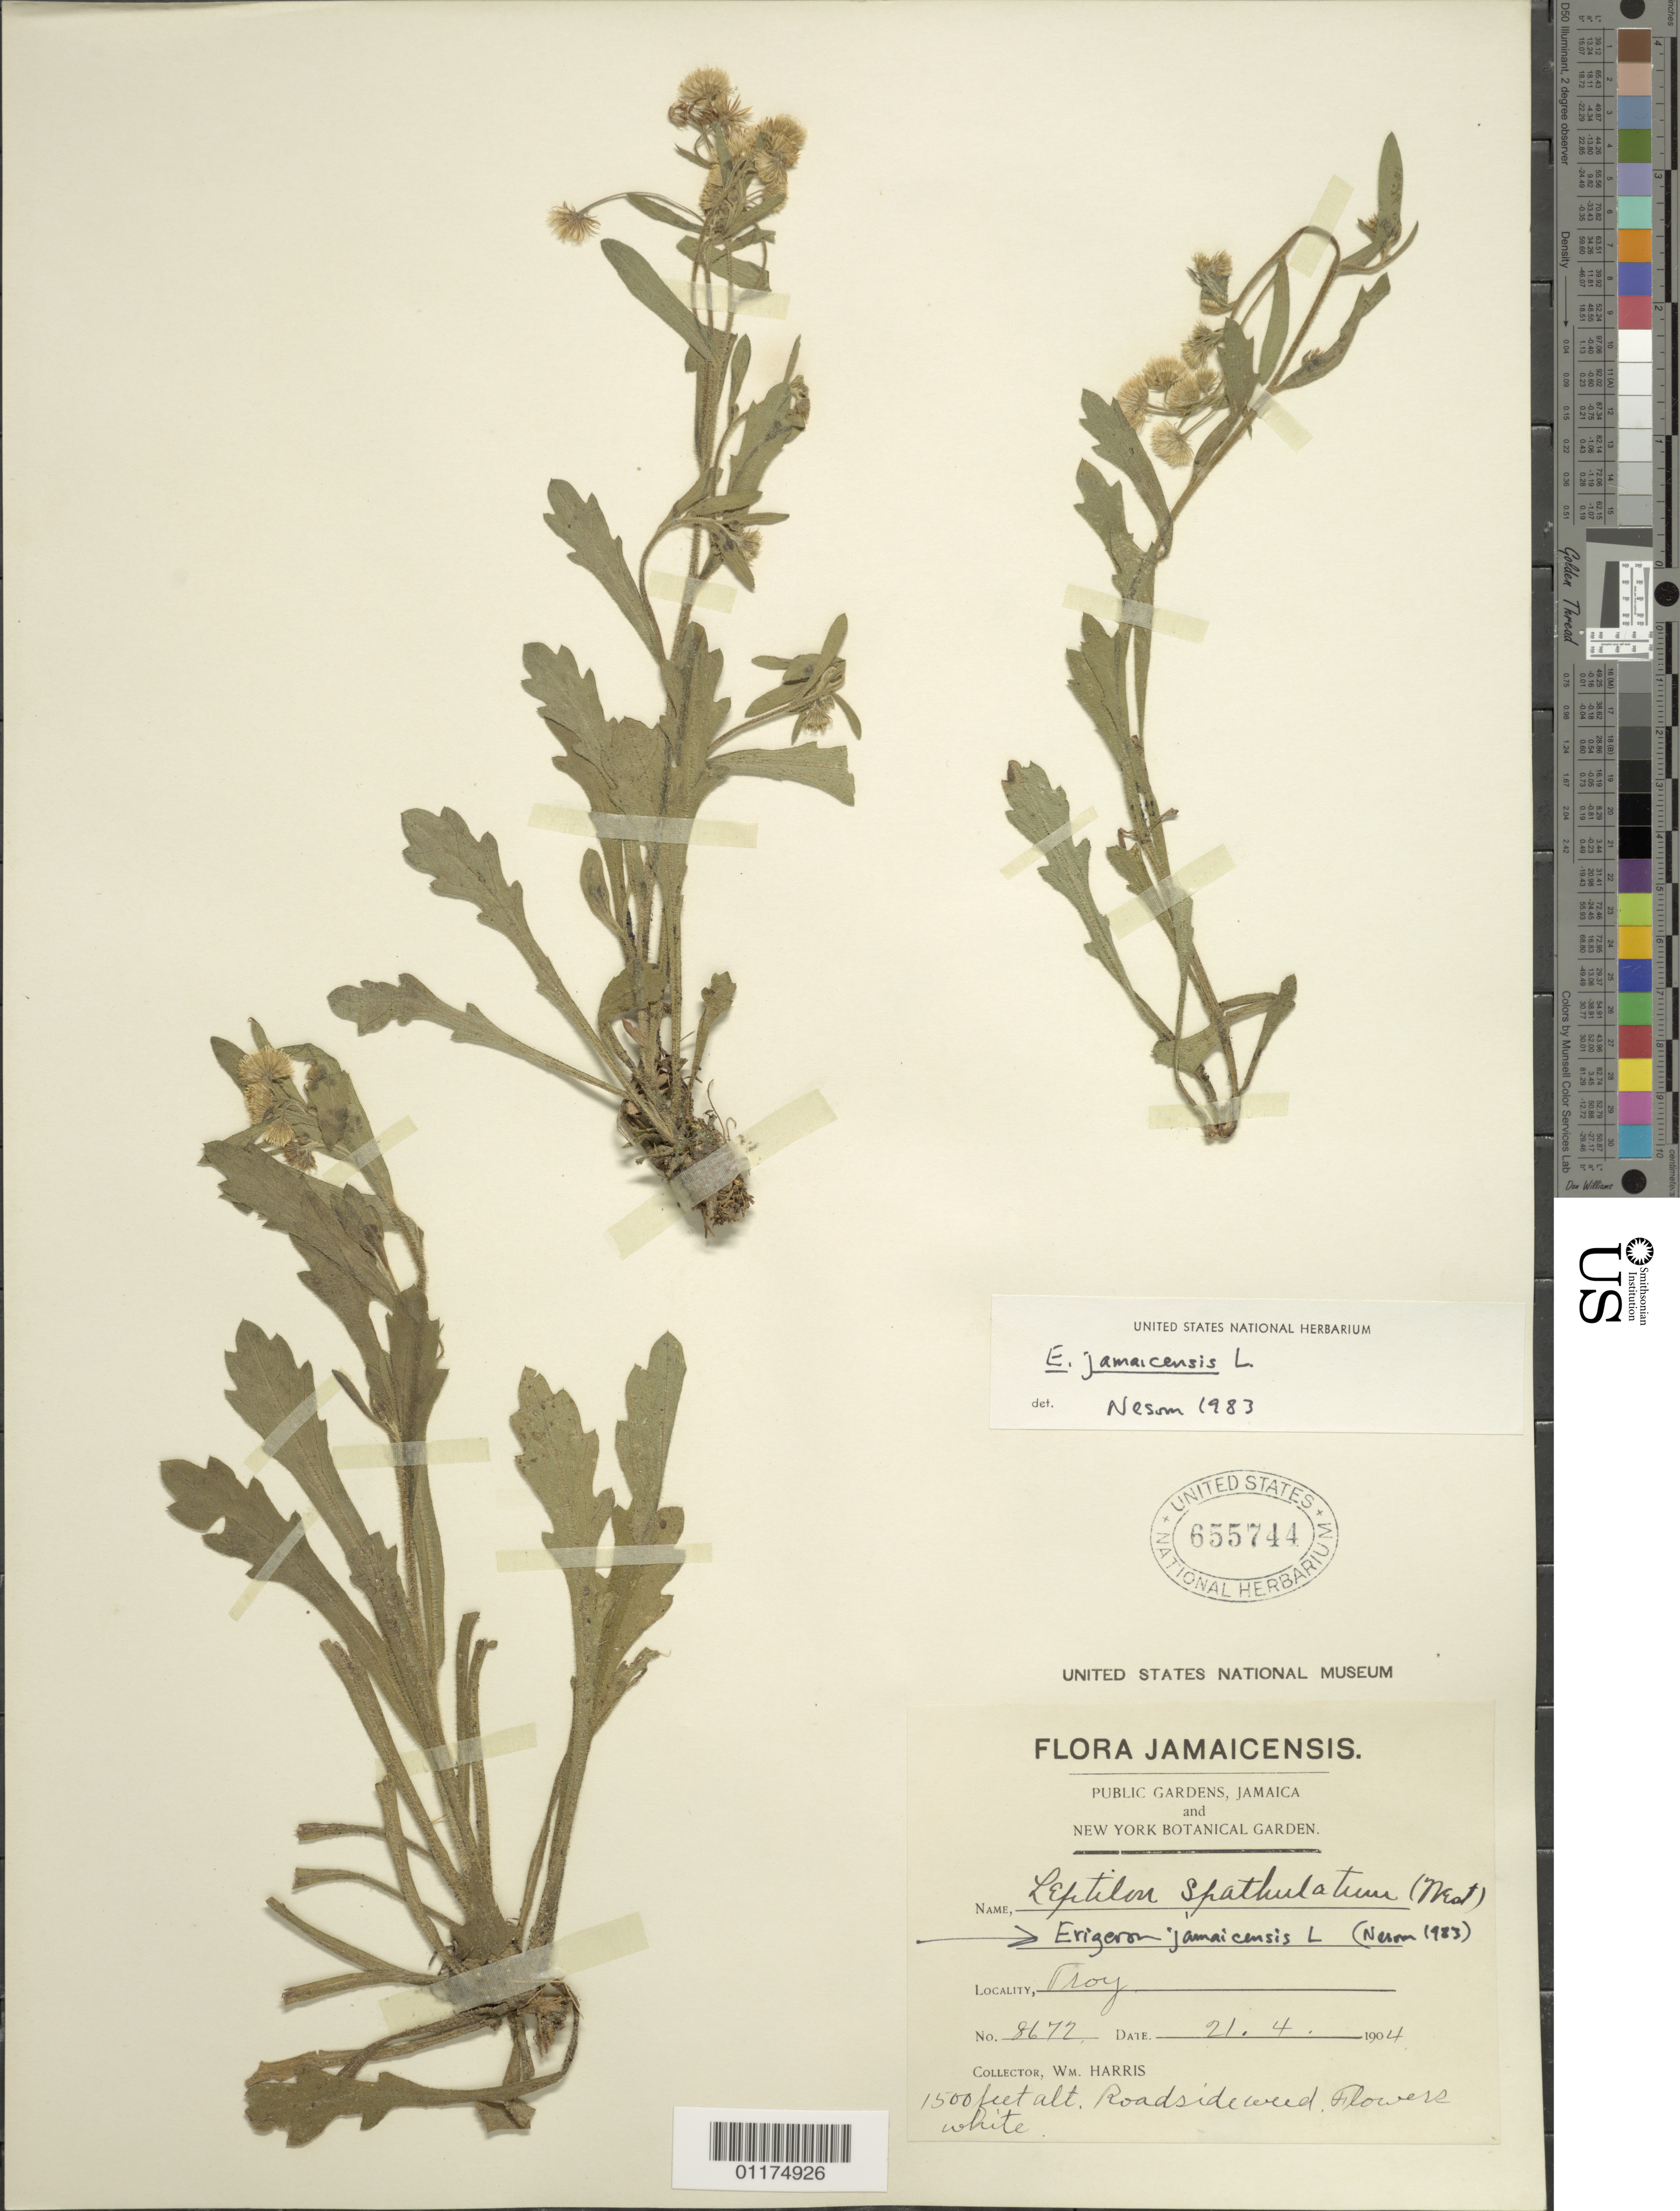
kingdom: Plantae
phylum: Tracheophyta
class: Magnoliopsida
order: Asterales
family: Asteraceae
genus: Erigeron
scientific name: Erigeron jamaicensis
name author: L.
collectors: W. Harris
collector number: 8672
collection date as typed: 21 Apr 1904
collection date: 1904-04-21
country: Jamaica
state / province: Trelawny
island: Jamaica I.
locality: Troy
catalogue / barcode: US 655744